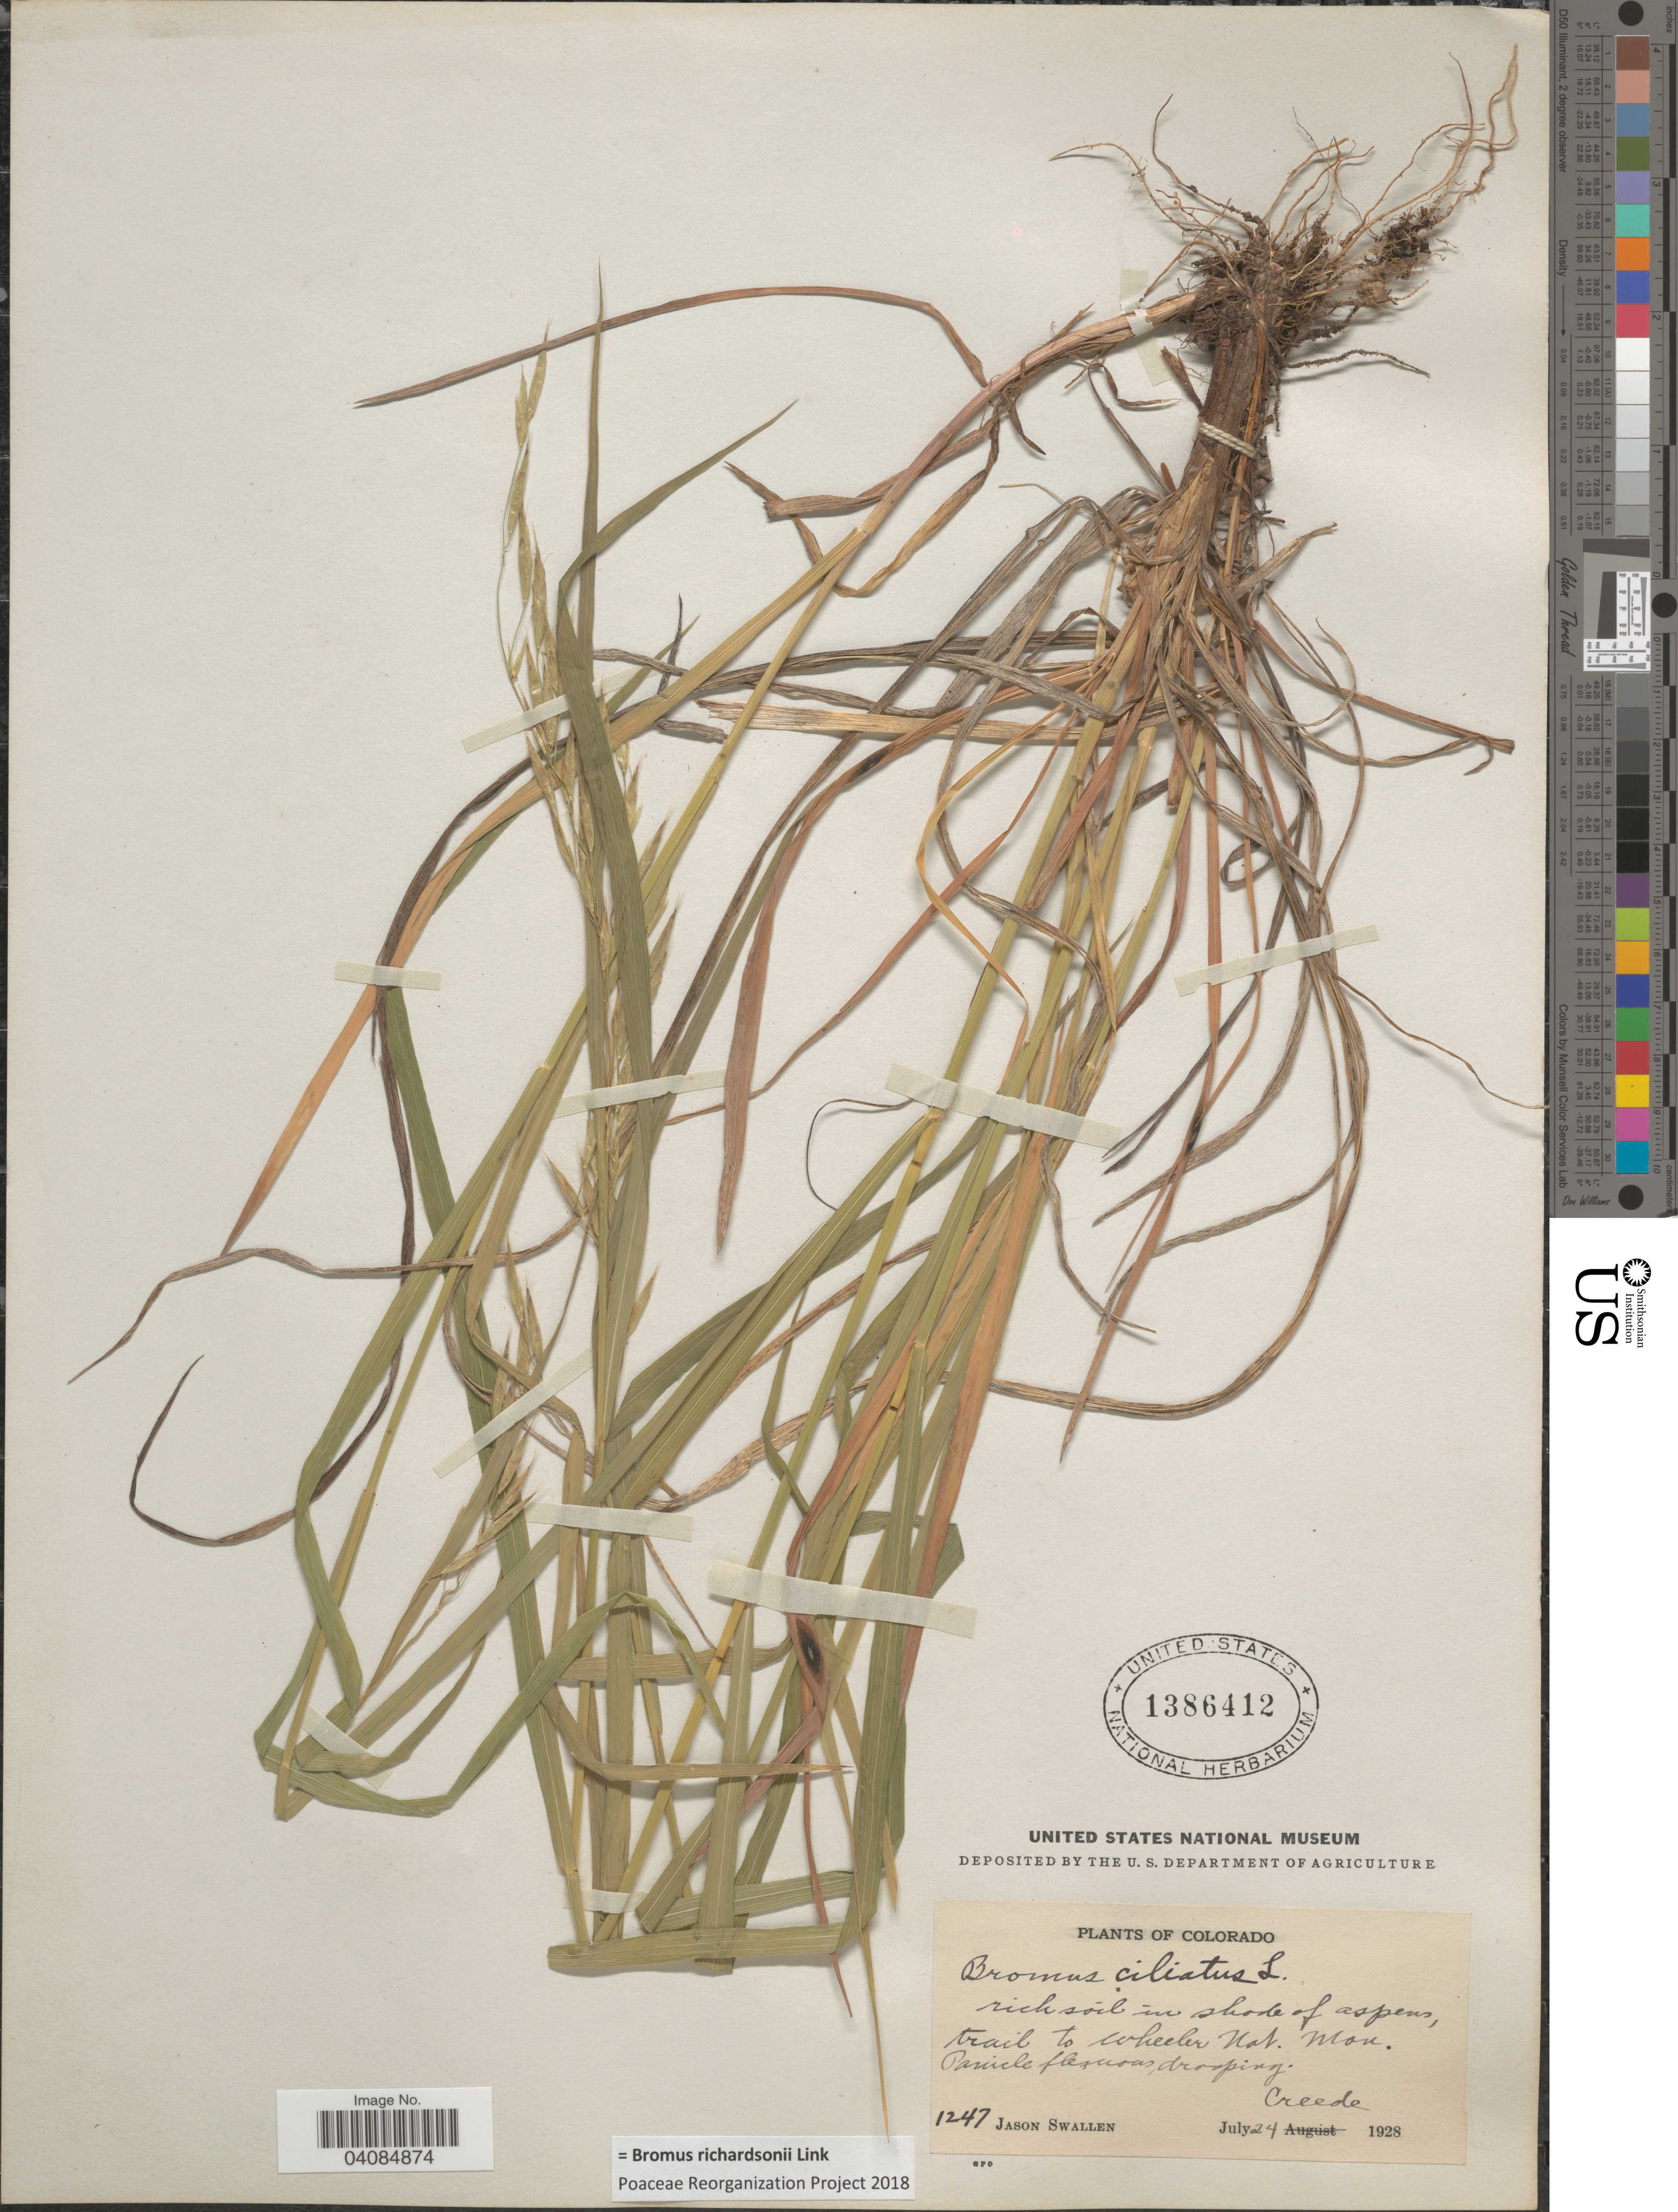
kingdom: Plantae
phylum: Tracheophyta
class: Liliopsida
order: Poales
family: Poaceae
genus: Bromus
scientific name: Bromus racemosus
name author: L.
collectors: J. R. Swallen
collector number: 1247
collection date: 1928-07-24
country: United States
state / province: Colorado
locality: Rich soil in shade of aspen, trail to Wheeler Nat. Mon. Creede.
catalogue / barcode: US 1386412